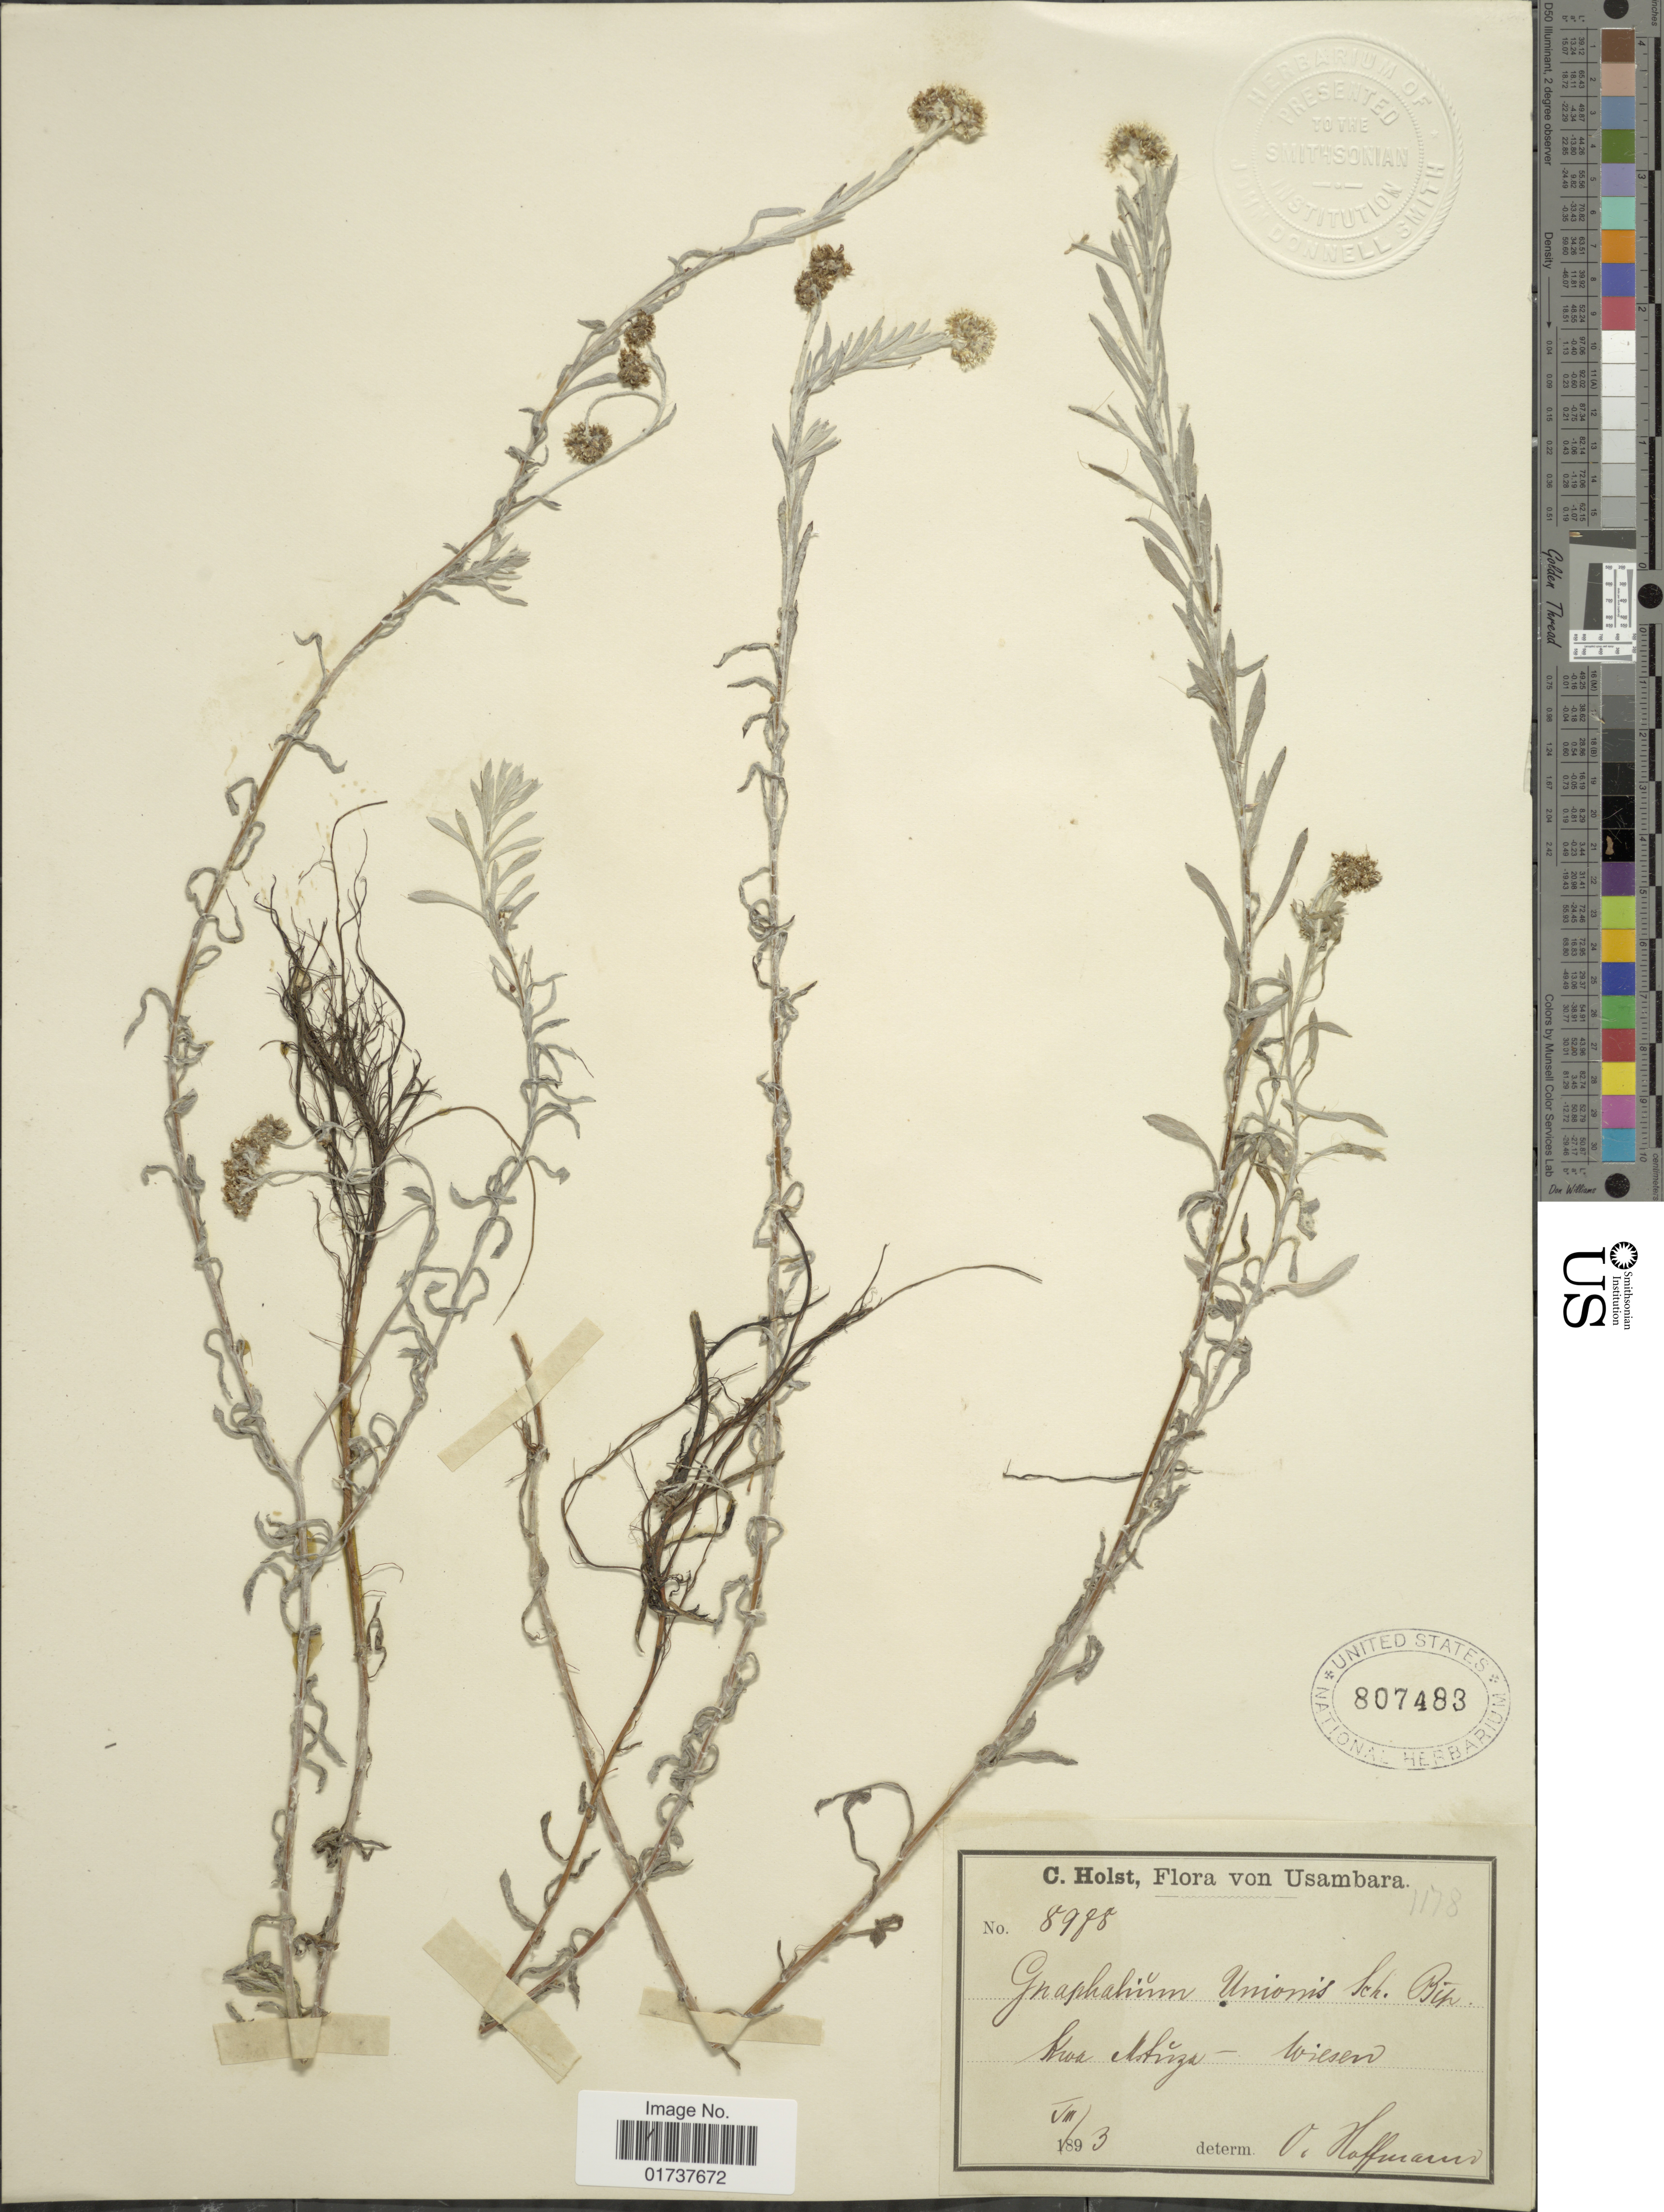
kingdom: Plantae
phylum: Tracheophyta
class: Magnoliopsida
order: Asterales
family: Asteraceae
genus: Gnaphalium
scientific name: Gnaphalium unionis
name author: Sch. Bip. ex Oliv. & Hiern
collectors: C. H. Holst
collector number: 8988*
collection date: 1893-08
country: Tanzania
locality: Usambara, Kiwa Aslinga-wissen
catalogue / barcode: US 807483